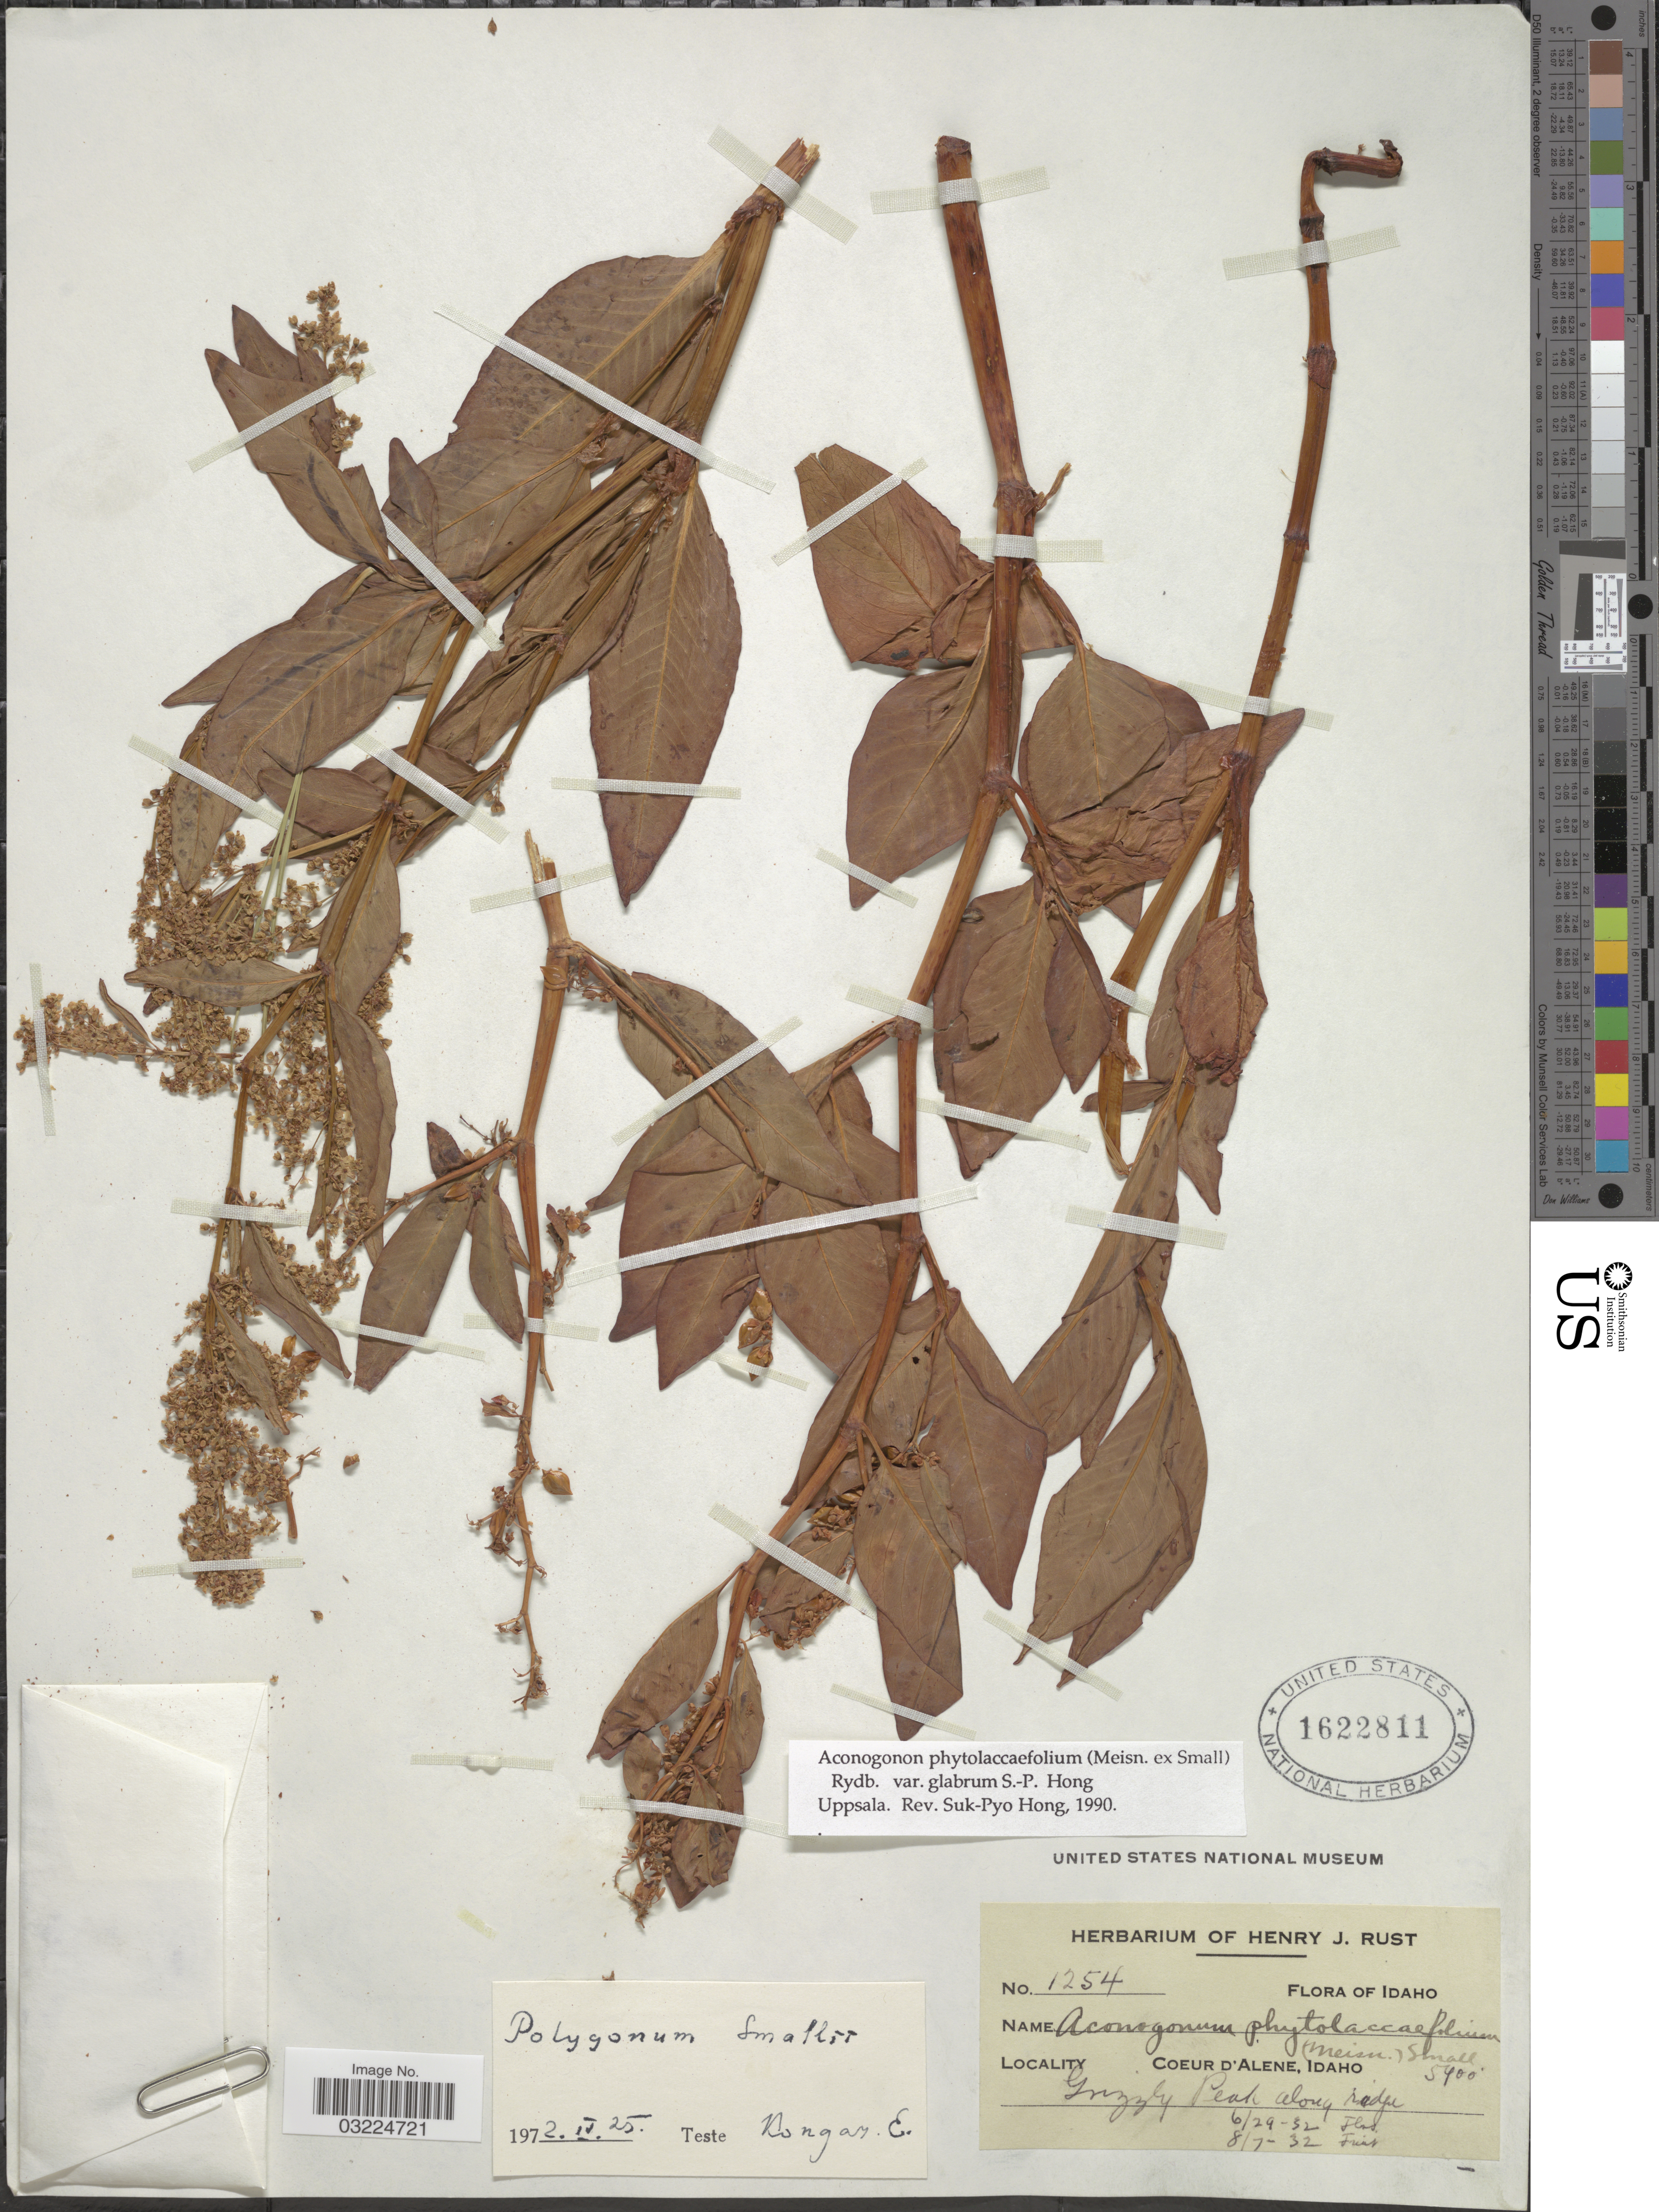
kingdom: Plantae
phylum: Tracheophyta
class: Magnoliopsida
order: Caryophyllales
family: Polygonaceae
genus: Koenigia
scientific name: Koenigia phytolaccifolia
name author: (Meisn. ex Small) T.M. Schust. & Reveal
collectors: ex herb. Henry J. Rust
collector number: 1254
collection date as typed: Transcribed d/m/y: 29/6/32 to 7/8/32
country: United States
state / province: Idaho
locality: Coeur d'Alene. Grizzly Peak.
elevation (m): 1646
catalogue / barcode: US 1622811